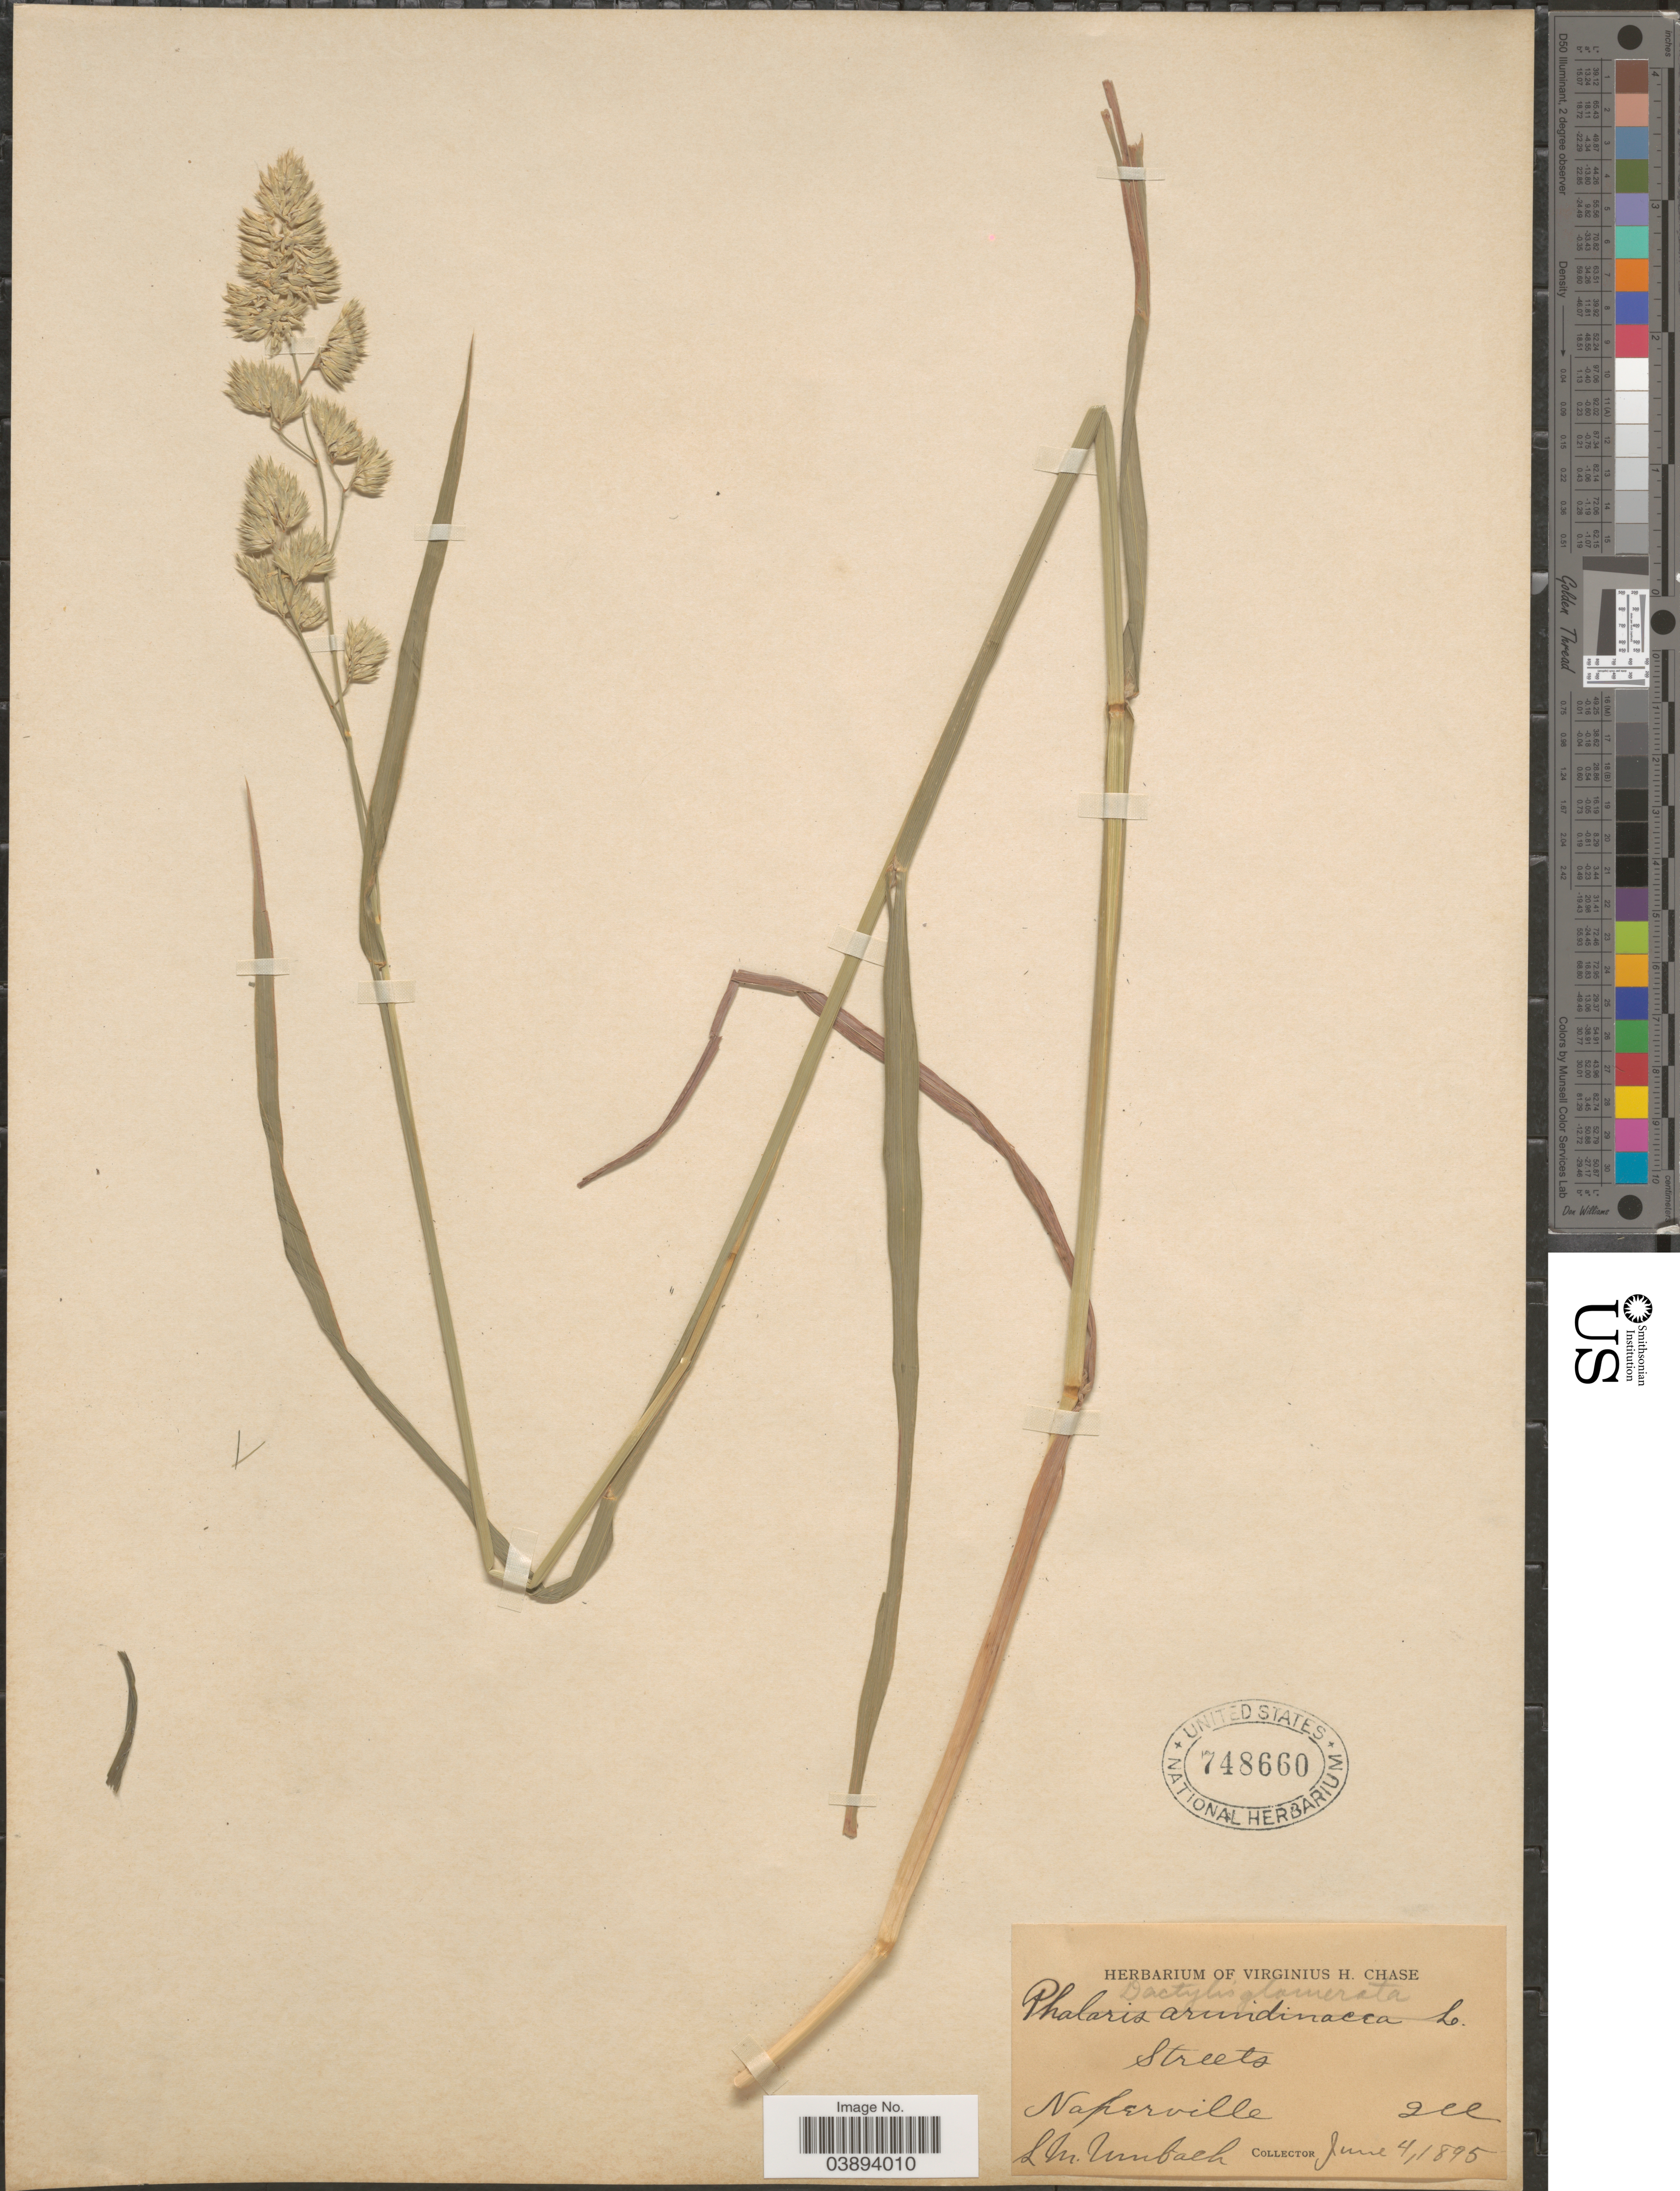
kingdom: Plantae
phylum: Tracheophyta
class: Liliopsida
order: Poales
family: Poaceae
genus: Dactylis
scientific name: Dactylis glomerata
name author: L.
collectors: L. M. Umbach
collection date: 1895-06-04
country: United States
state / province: Illinois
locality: Naperville.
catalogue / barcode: US 748660